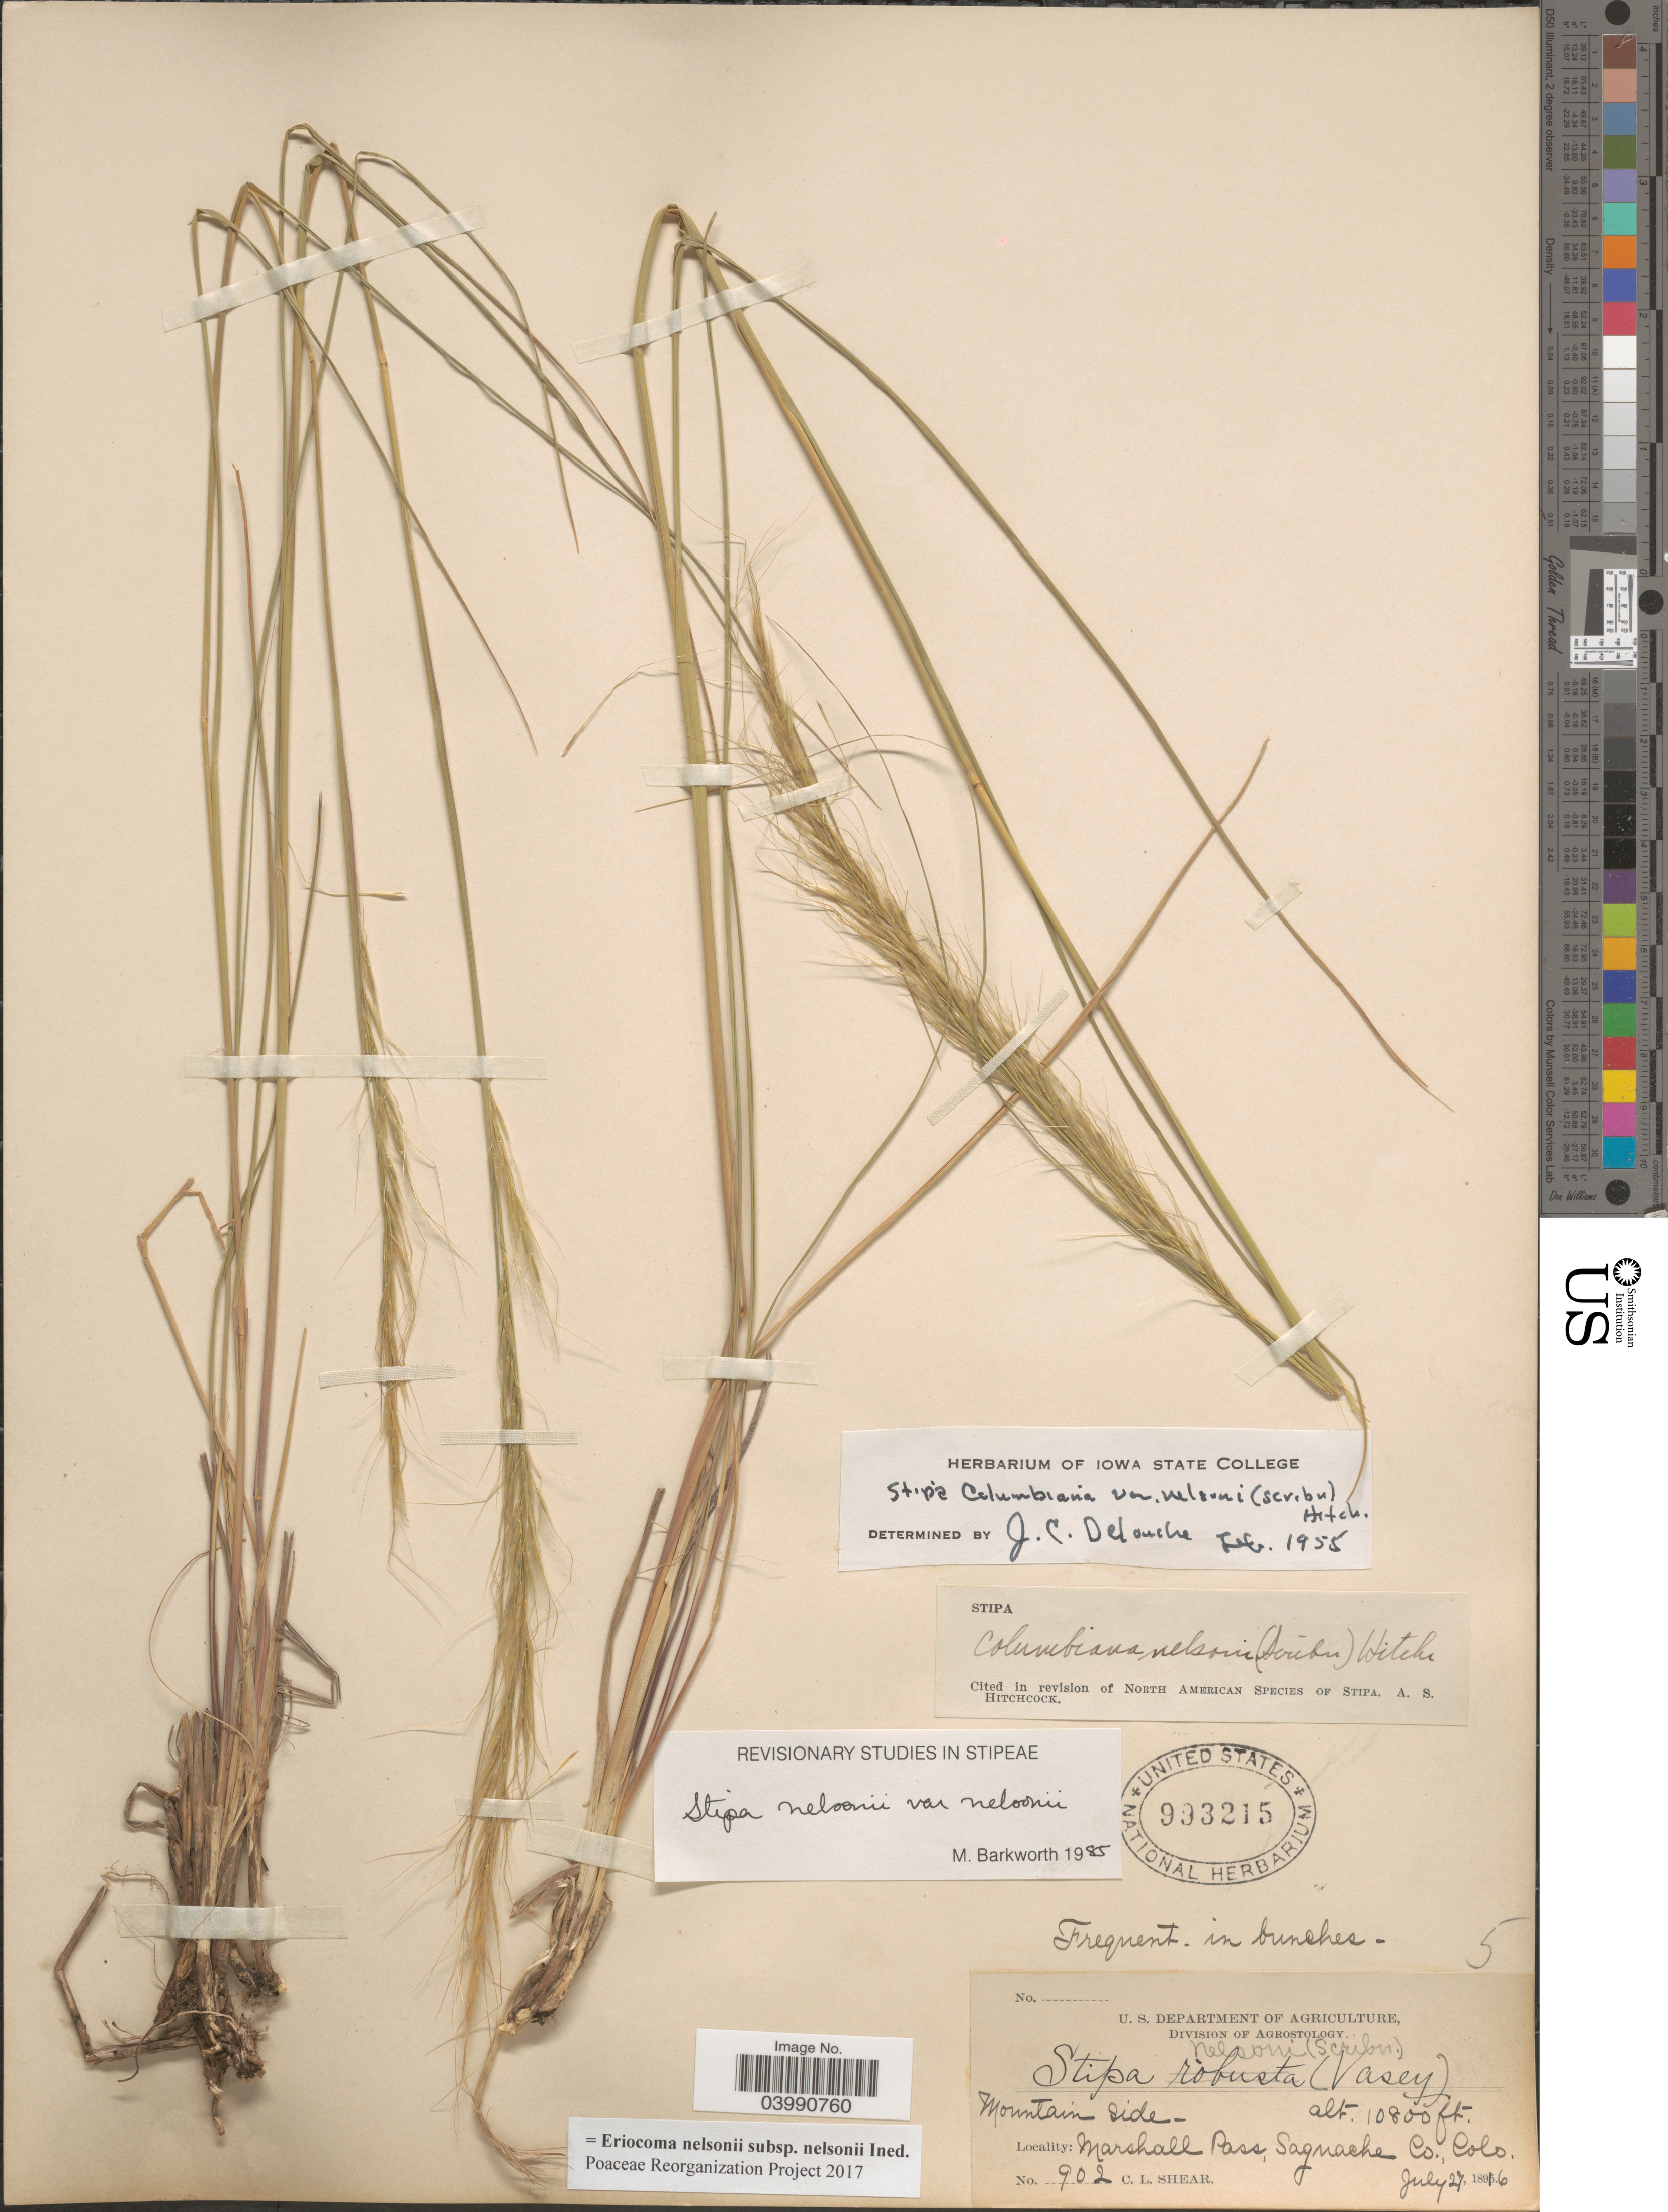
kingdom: Plantae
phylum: Tracheophyta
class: Liliopsida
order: Poales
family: Poaceae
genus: Eriocoma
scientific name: Eriocoma nelsonii subsp. nelsonii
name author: (Scribn.) Romasch.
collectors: C. L. Shear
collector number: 902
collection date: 1896-07-27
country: United States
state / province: Colorado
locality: Marshall Pass, Saguache Co.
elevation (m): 3292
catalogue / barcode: US 993215